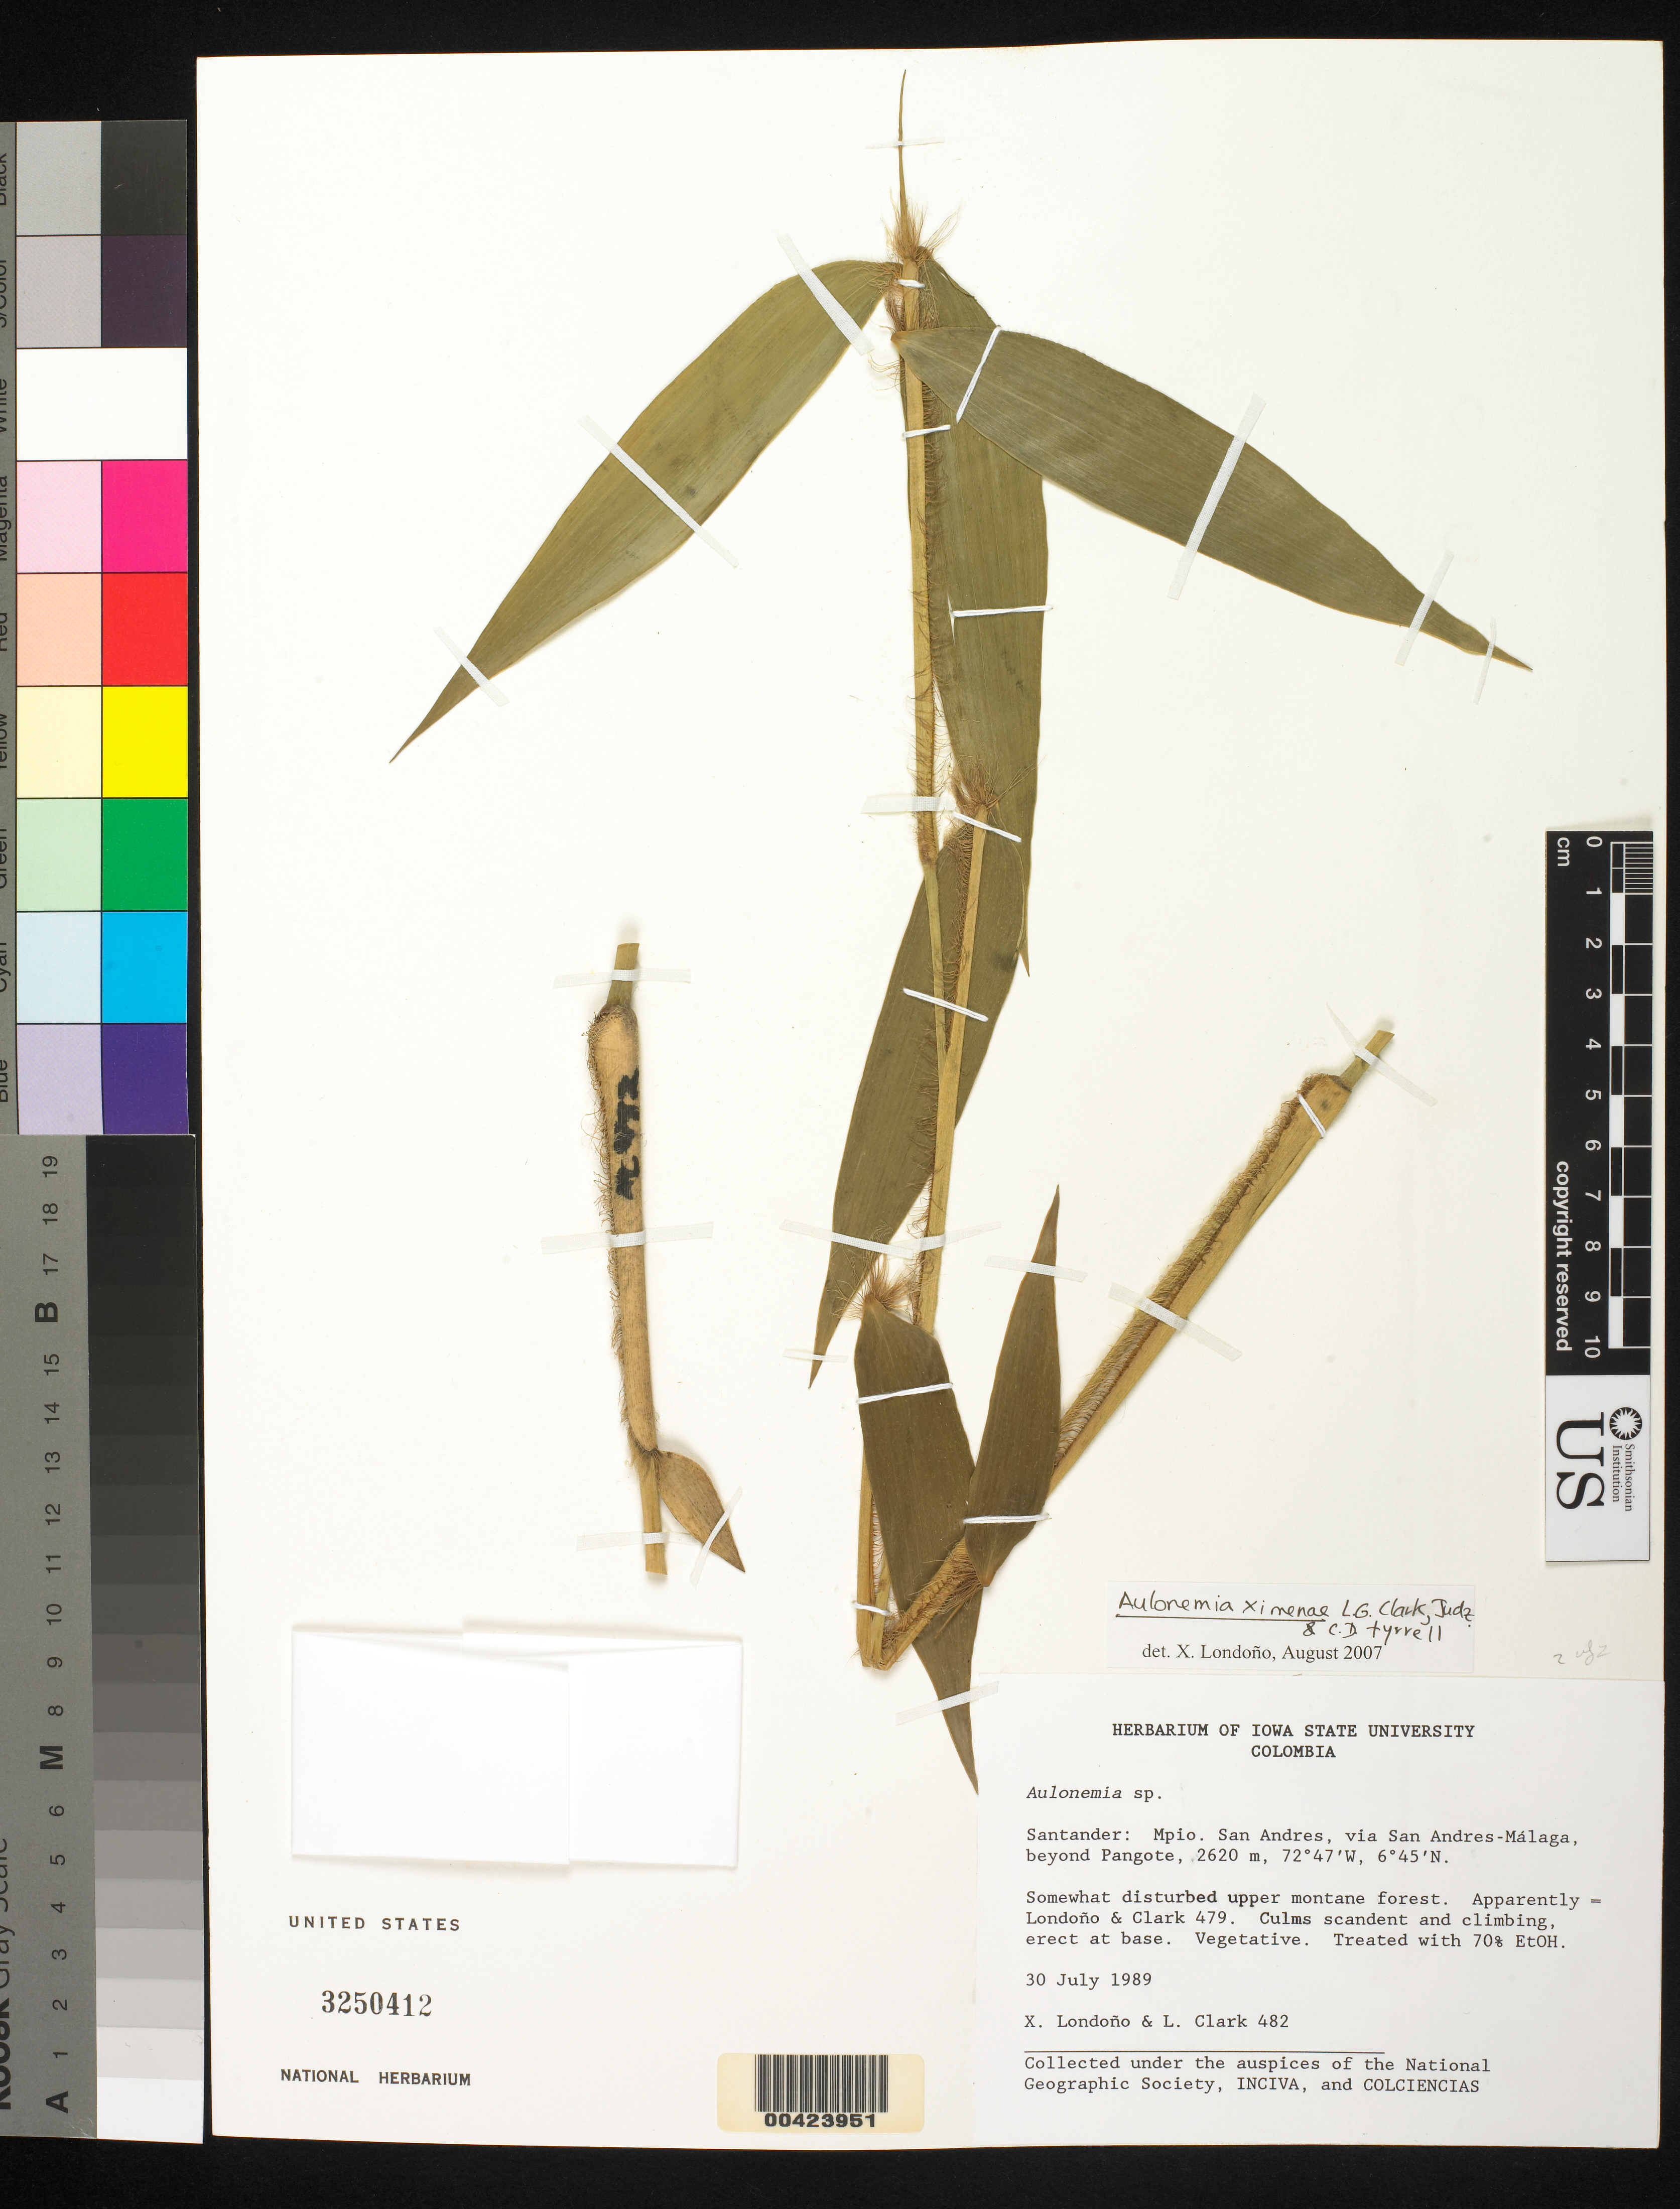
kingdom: Plantae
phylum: Tracheophyta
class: Liliopsida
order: Poales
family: Poaceae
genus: Aulonemia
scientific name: Aulonemia ximenae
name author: L.G. Clark et al.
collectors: X. Londoño & L. G. Clark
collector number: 482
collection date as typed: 30 Jul 1989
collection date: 1989-07-30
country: Colombia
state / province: Santander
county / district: San Andrés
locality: Pangote, beyond; via San Andres - Malaga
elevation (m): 2620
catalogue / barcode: US 3250412